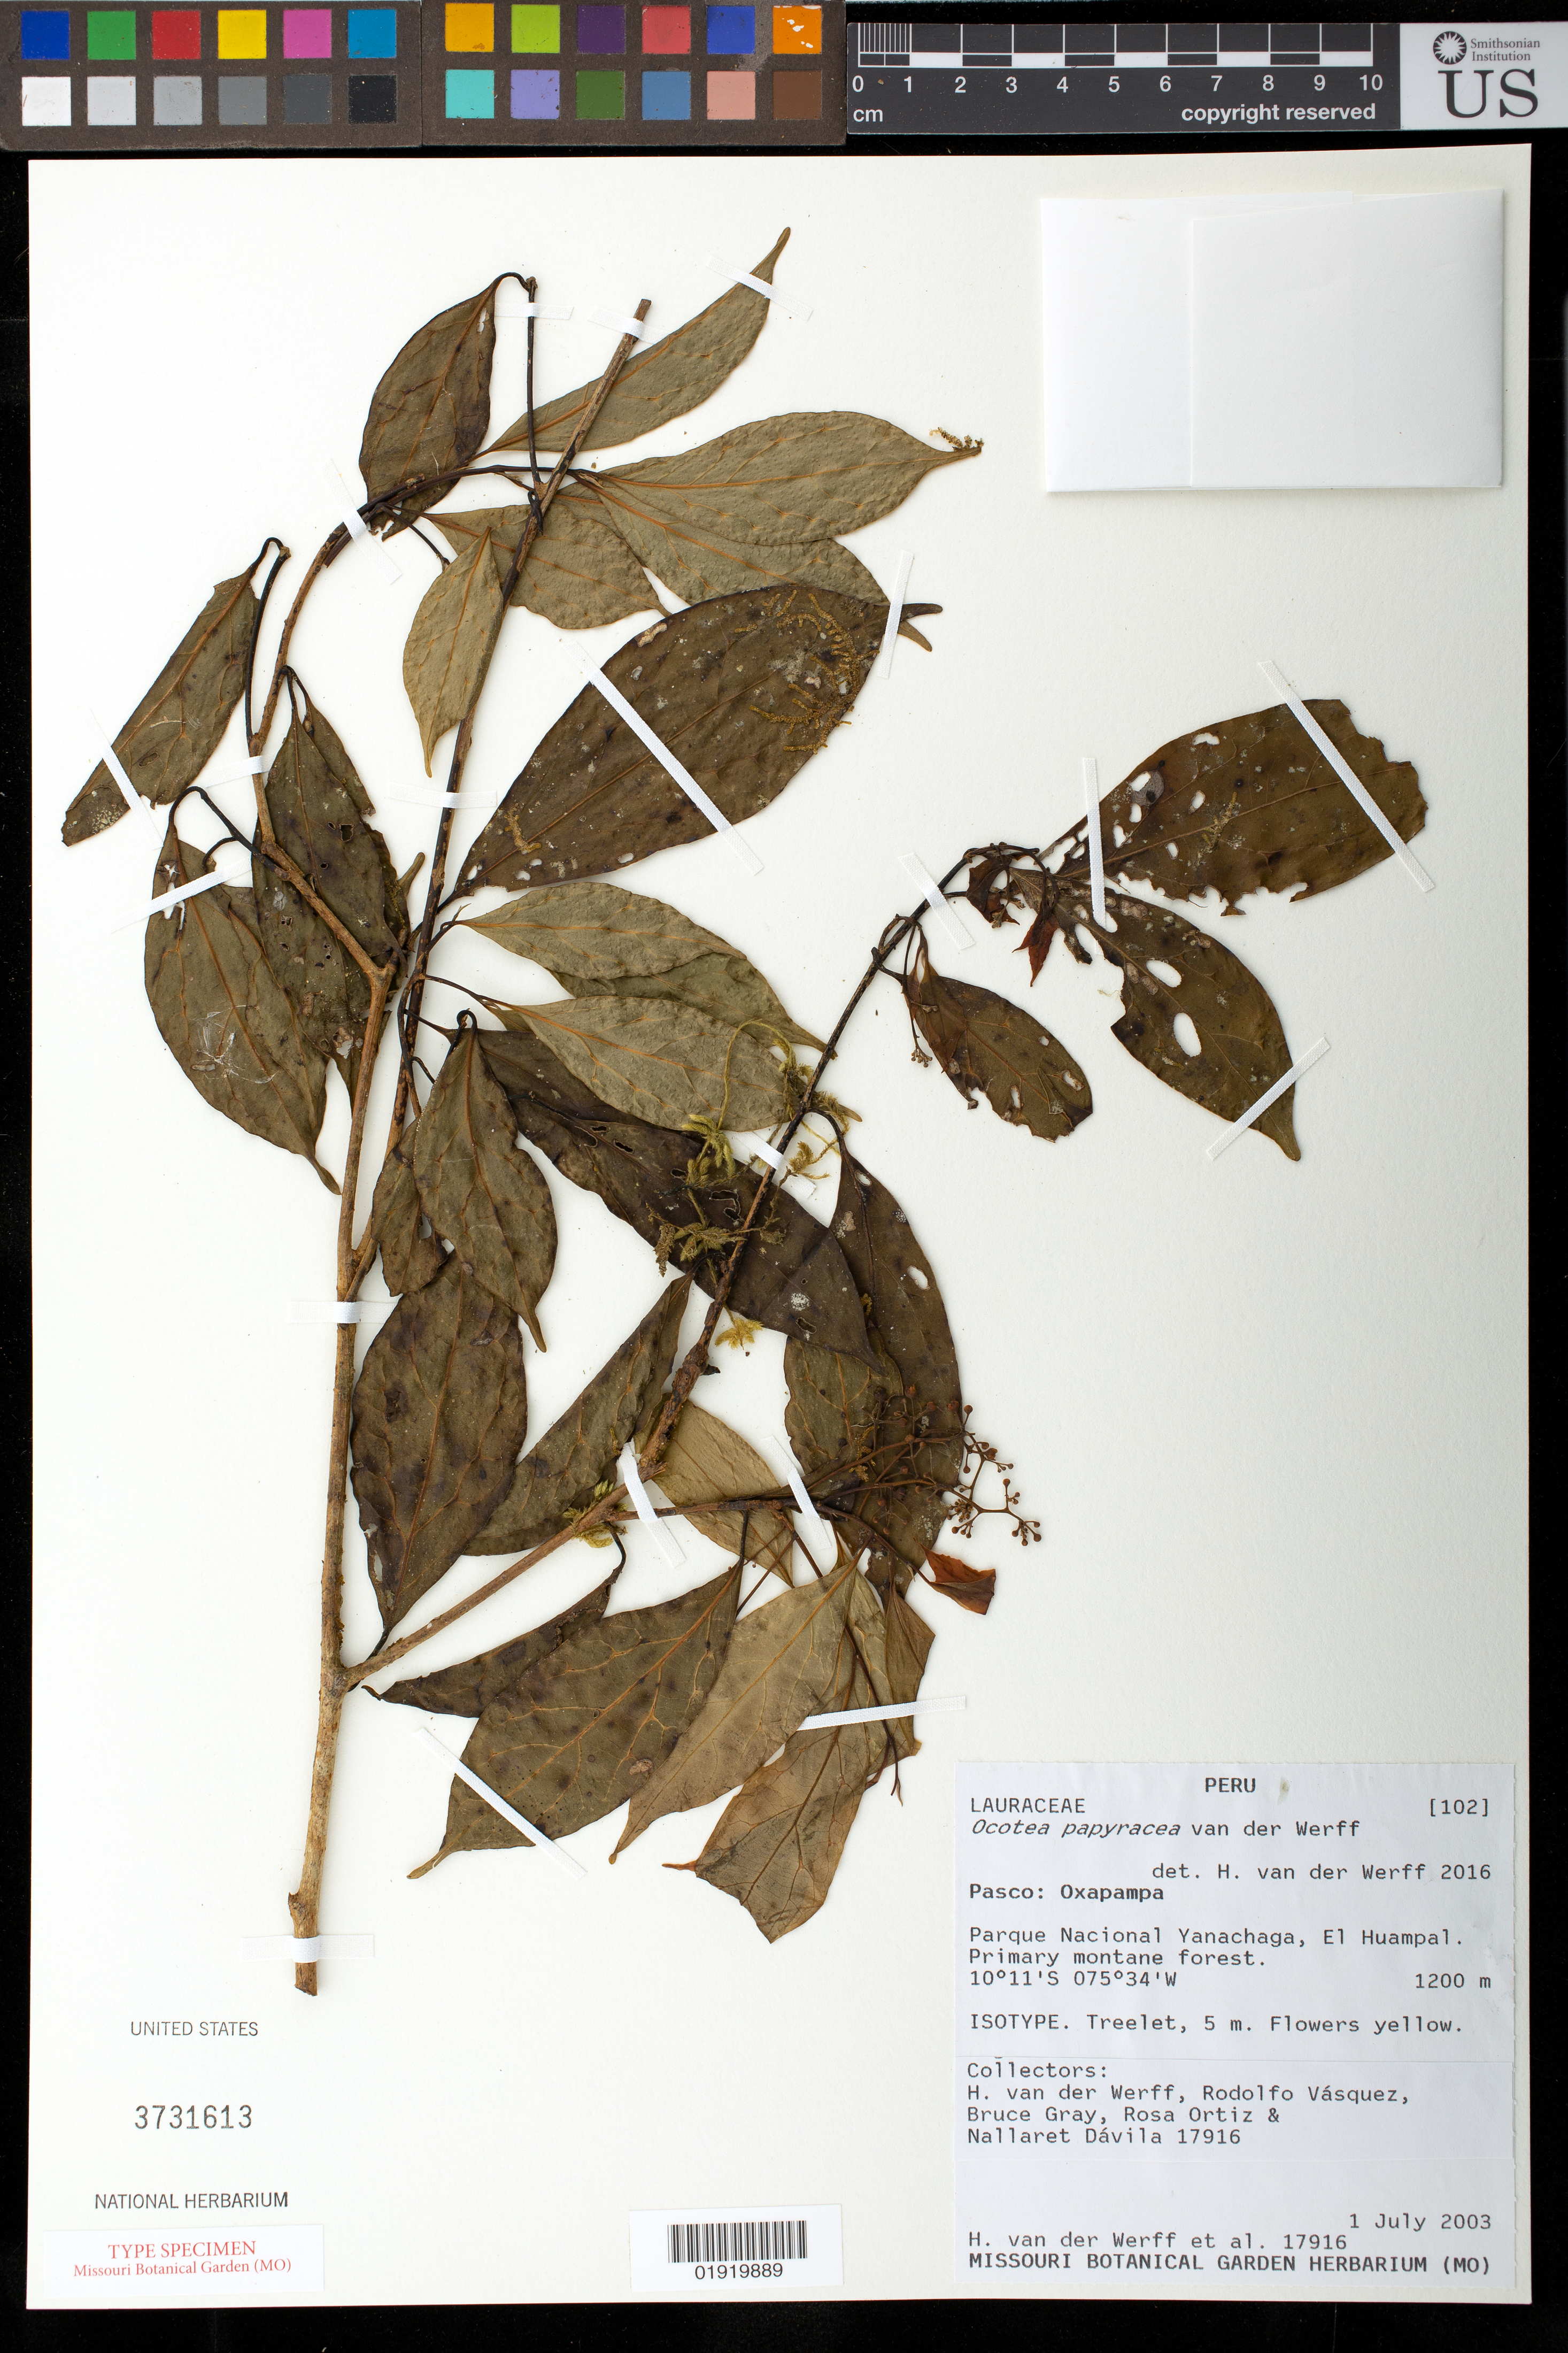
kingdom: Plantae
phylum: Tracheophyta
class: Magnoliopsida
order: Laurales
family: Lauraceae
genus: Ocotea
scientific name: Ocotea papyracea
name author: van der Werff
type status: Isotype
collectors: H. van der Werff, R. Vásquez M., B. Gray, R. Ortíz & N. Davila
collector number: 17916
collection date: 2003-07-01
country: Peru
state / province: Pasco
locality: Pasco: Oxapampa. Parque Nacional Yanachaga, El Huampal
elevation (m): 1200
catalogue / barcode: US 3731613